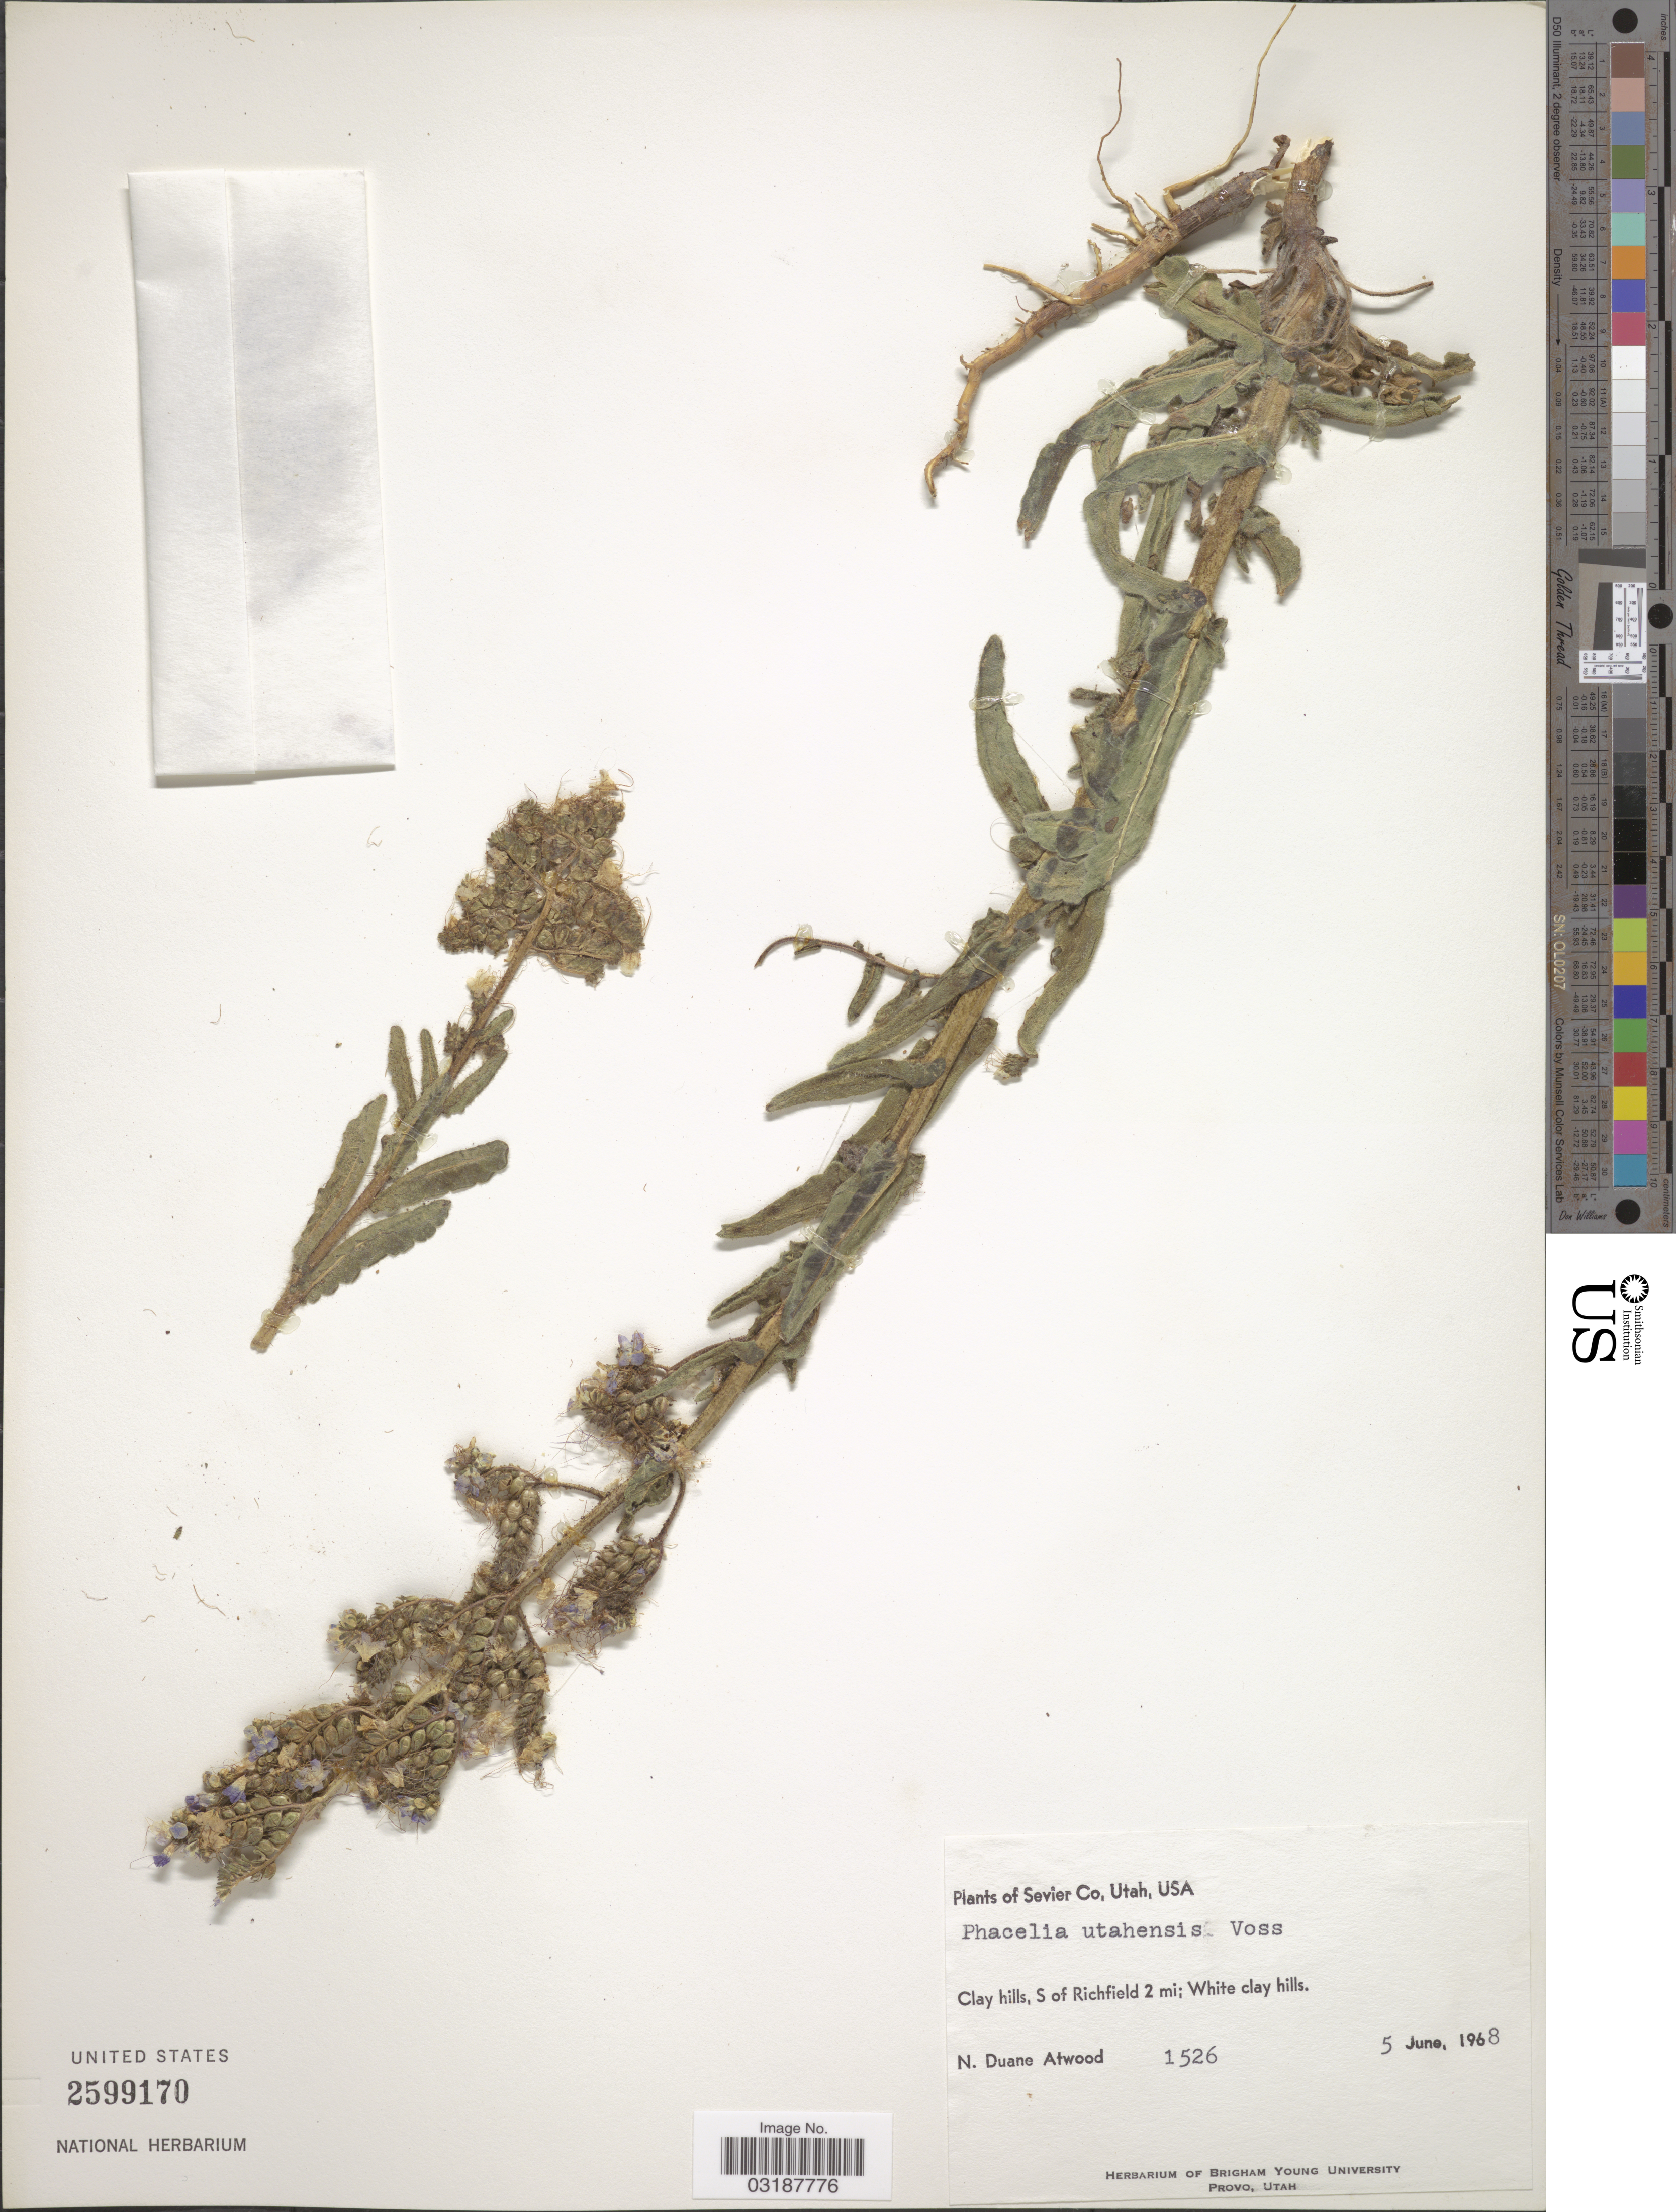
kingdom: Plantae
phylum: Tracheophyta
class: Magnoliopsida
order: Boraginales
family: Hydrophyllaceae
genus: Phacelia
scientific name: Phacelia utahensis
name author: J.W. Voss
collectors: N. Atwood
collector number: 1526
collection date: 1968-06-05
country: United States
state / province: Utah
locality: Sevier Co., Utah, Clay hills, S of Richfield 2 mi.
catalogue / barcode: US 2599170